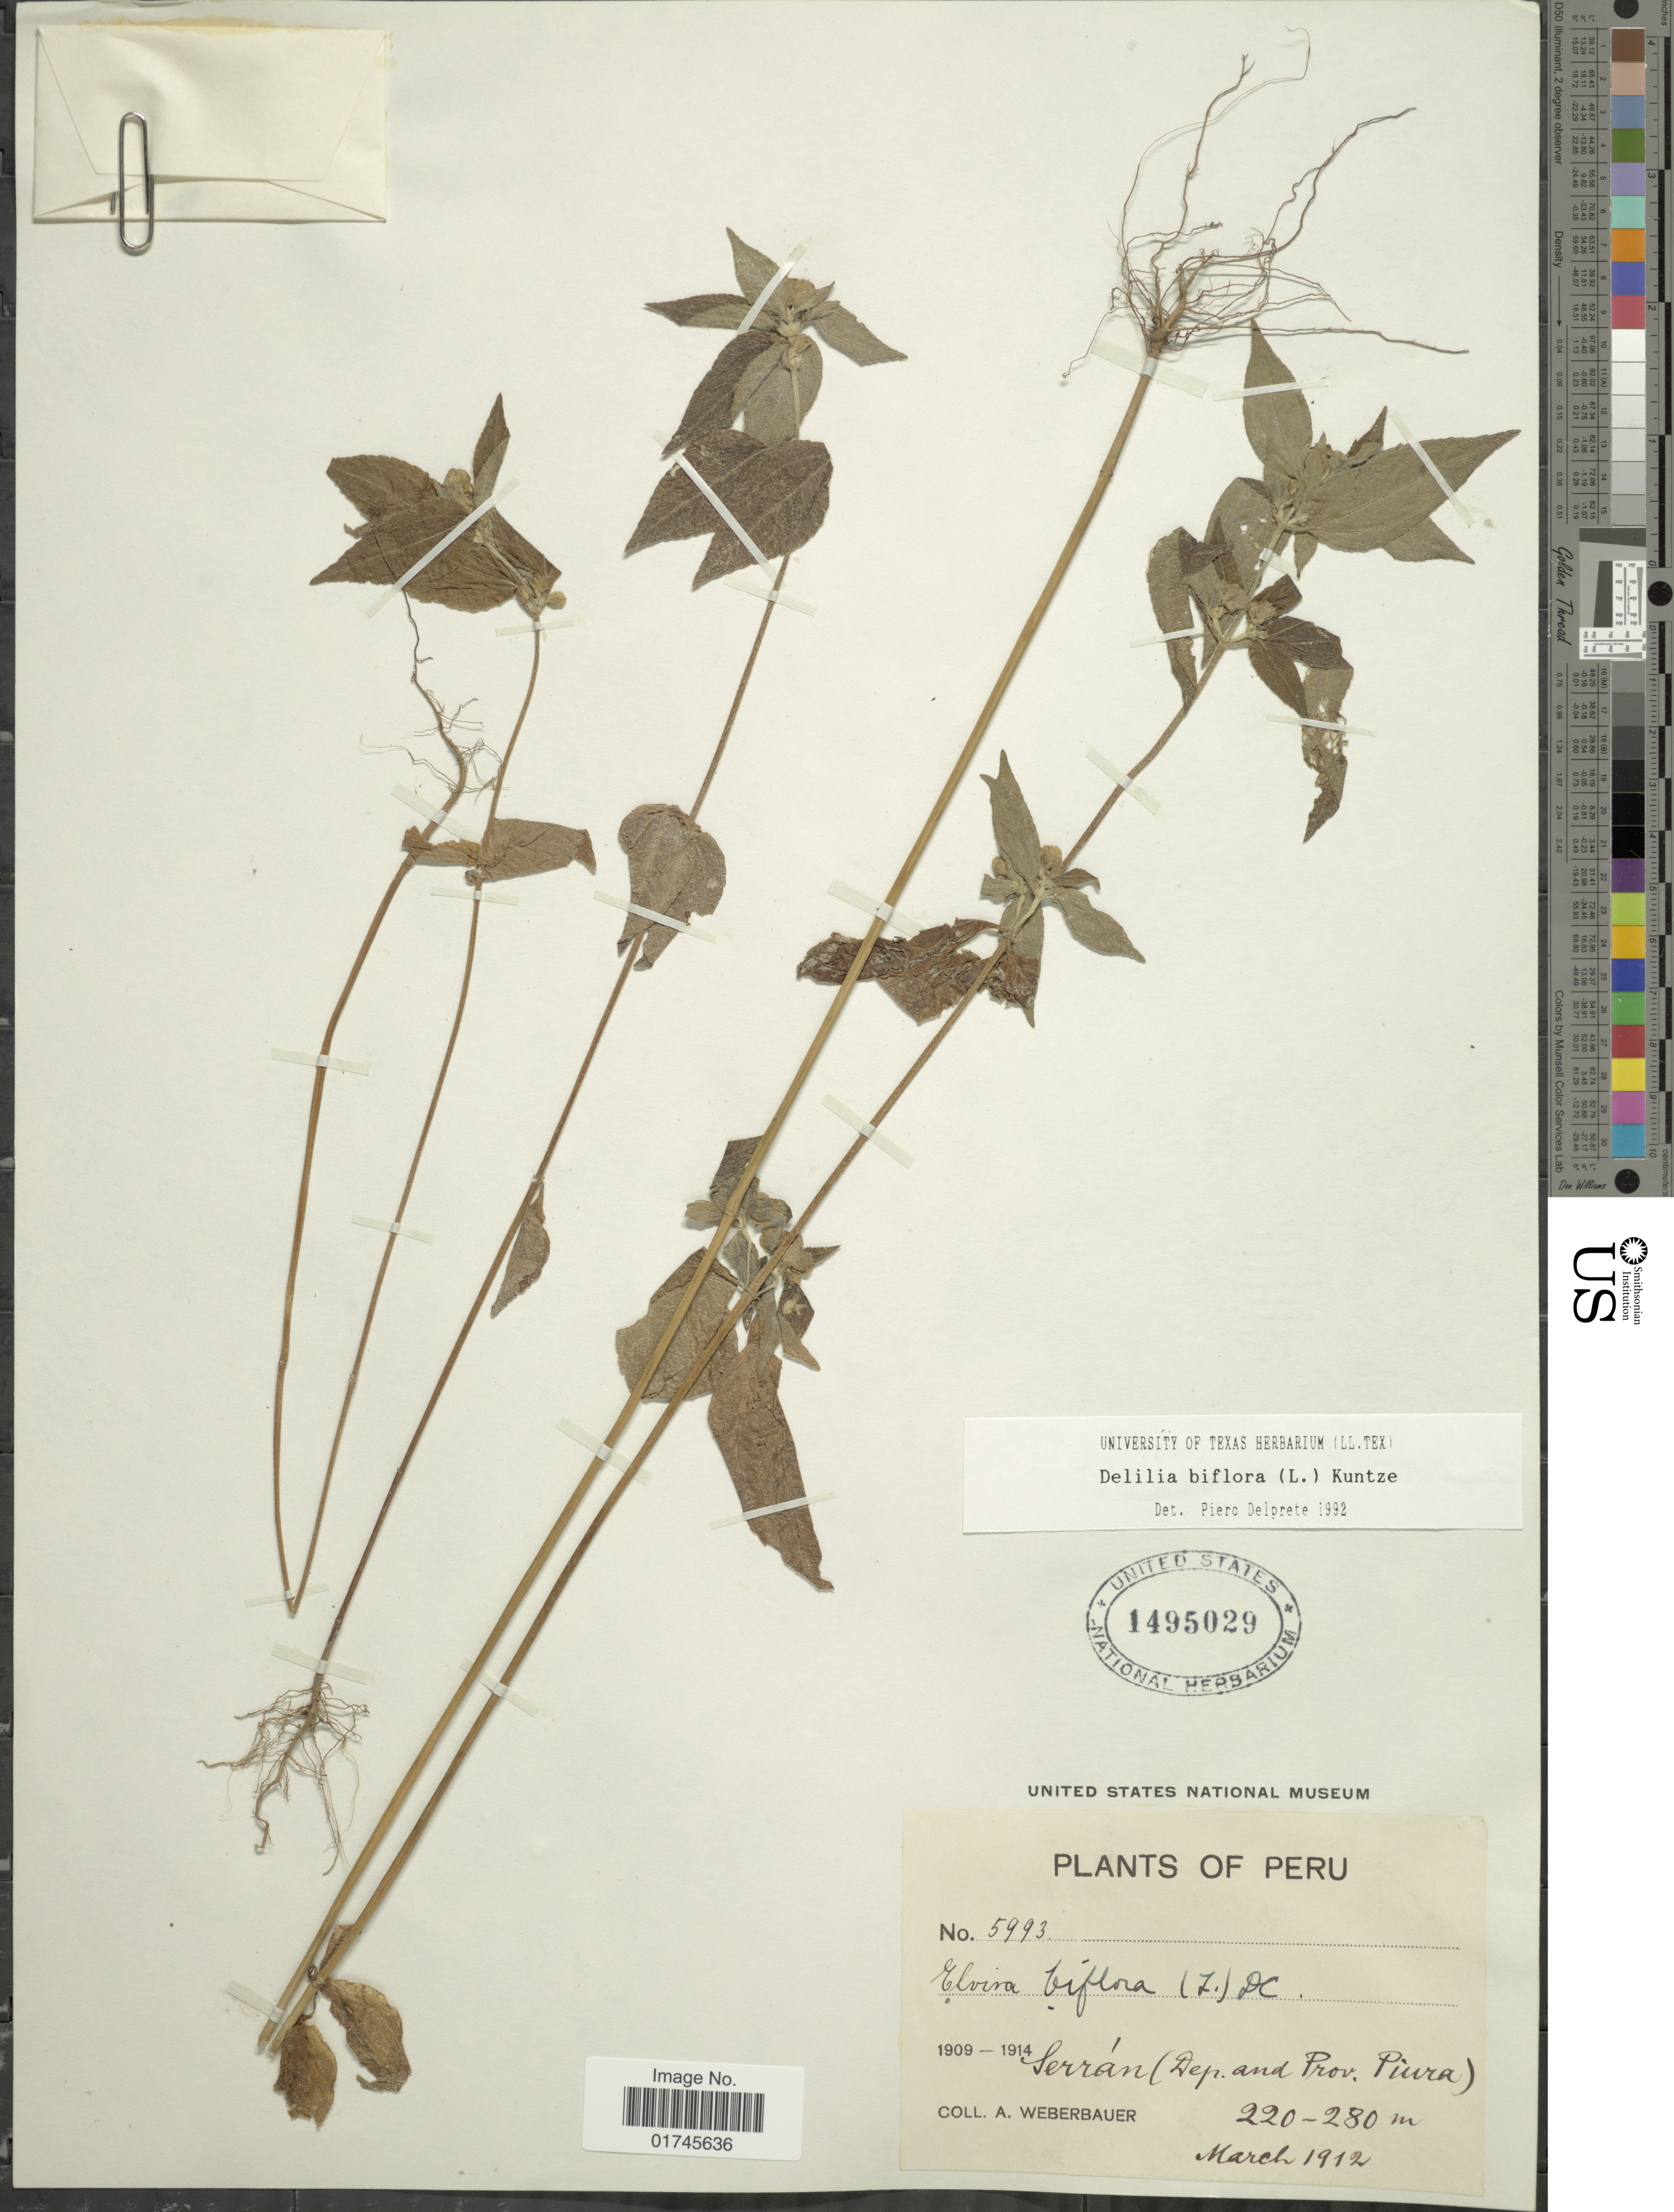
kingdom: Plantae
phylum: Tracheophyta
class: Magnoliopsida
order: Asterales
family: Asteraceae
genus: Delilia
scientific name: Delilia biflora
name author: (L.) Kuntze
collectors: A. Weberbauer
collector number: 5993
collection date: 1912-03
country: Peru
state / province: Piura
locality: Serrán (Dep and Prov. Piura)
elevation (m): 220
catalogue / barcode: US 1495029